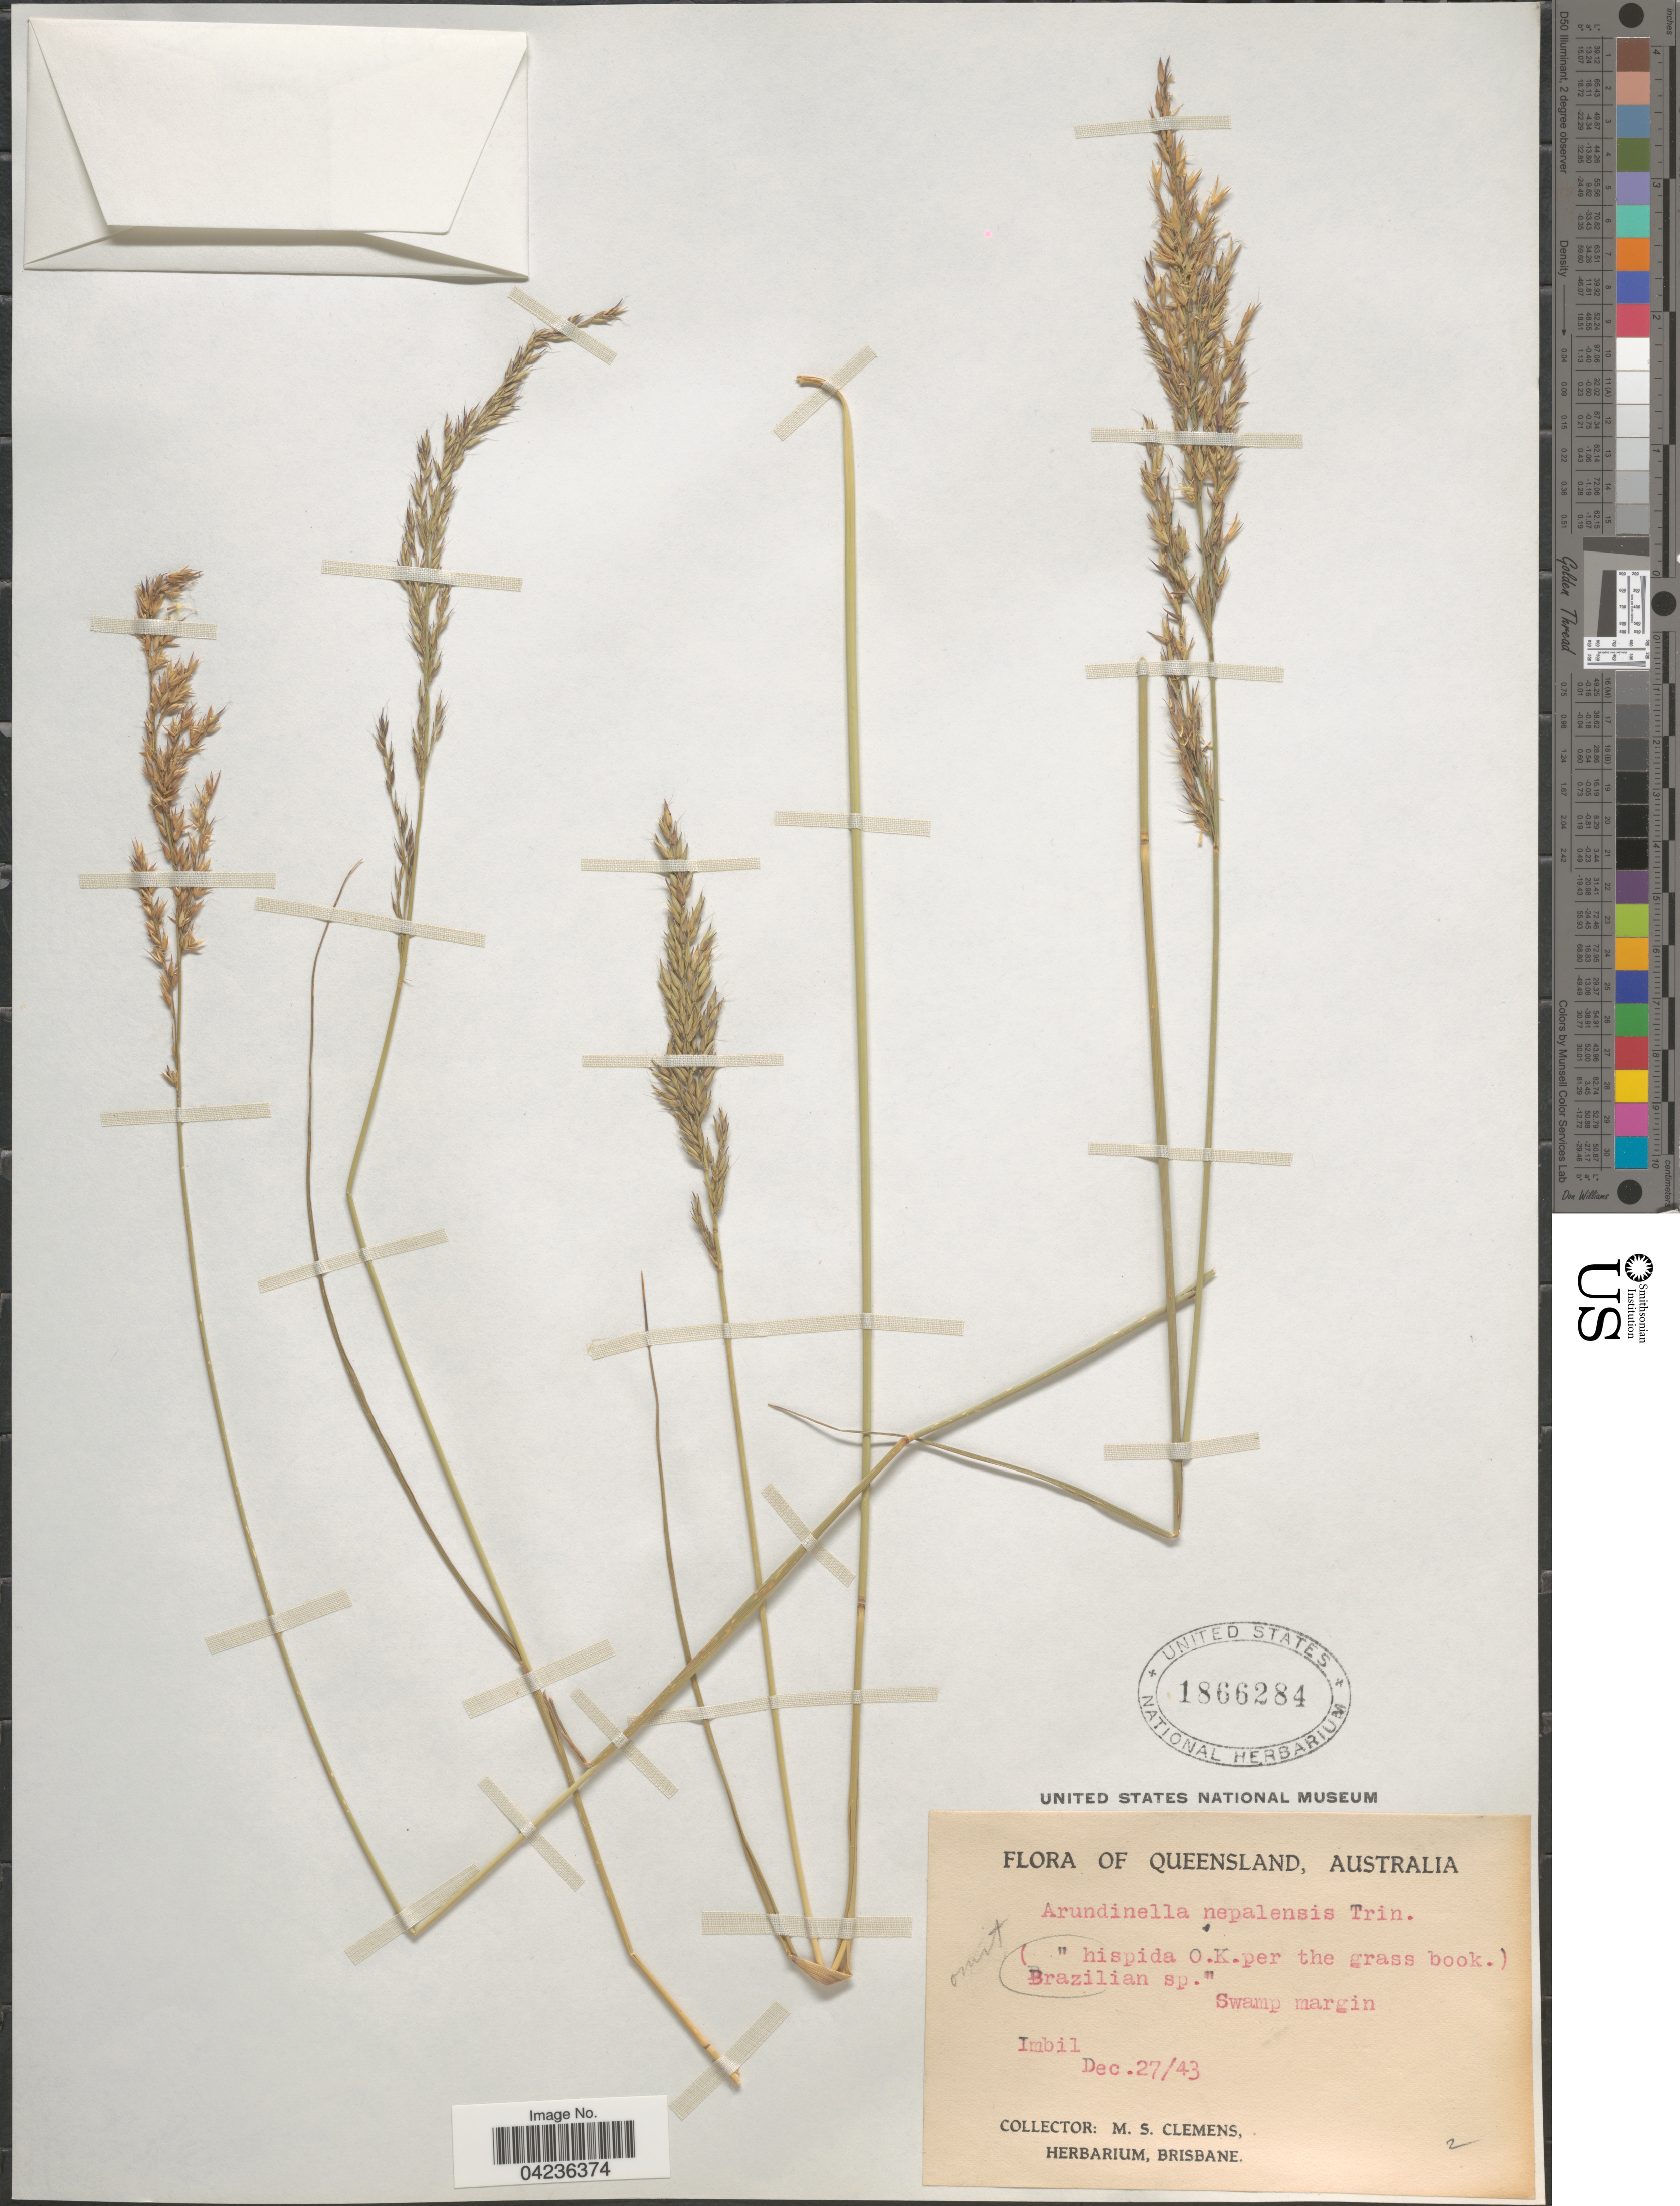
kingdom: Plantae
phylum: Tracheophyta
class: Liliopsida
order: Poales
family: Poaceae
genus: Arundinella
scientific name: Arundinella nepalensis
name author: Trin.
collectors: M. S. Clemens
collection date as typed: Transcribed d/m/y: 27/12/43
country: Australia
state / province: Queensland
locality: Swamp margin. Imbil.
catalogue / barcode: US 1866284